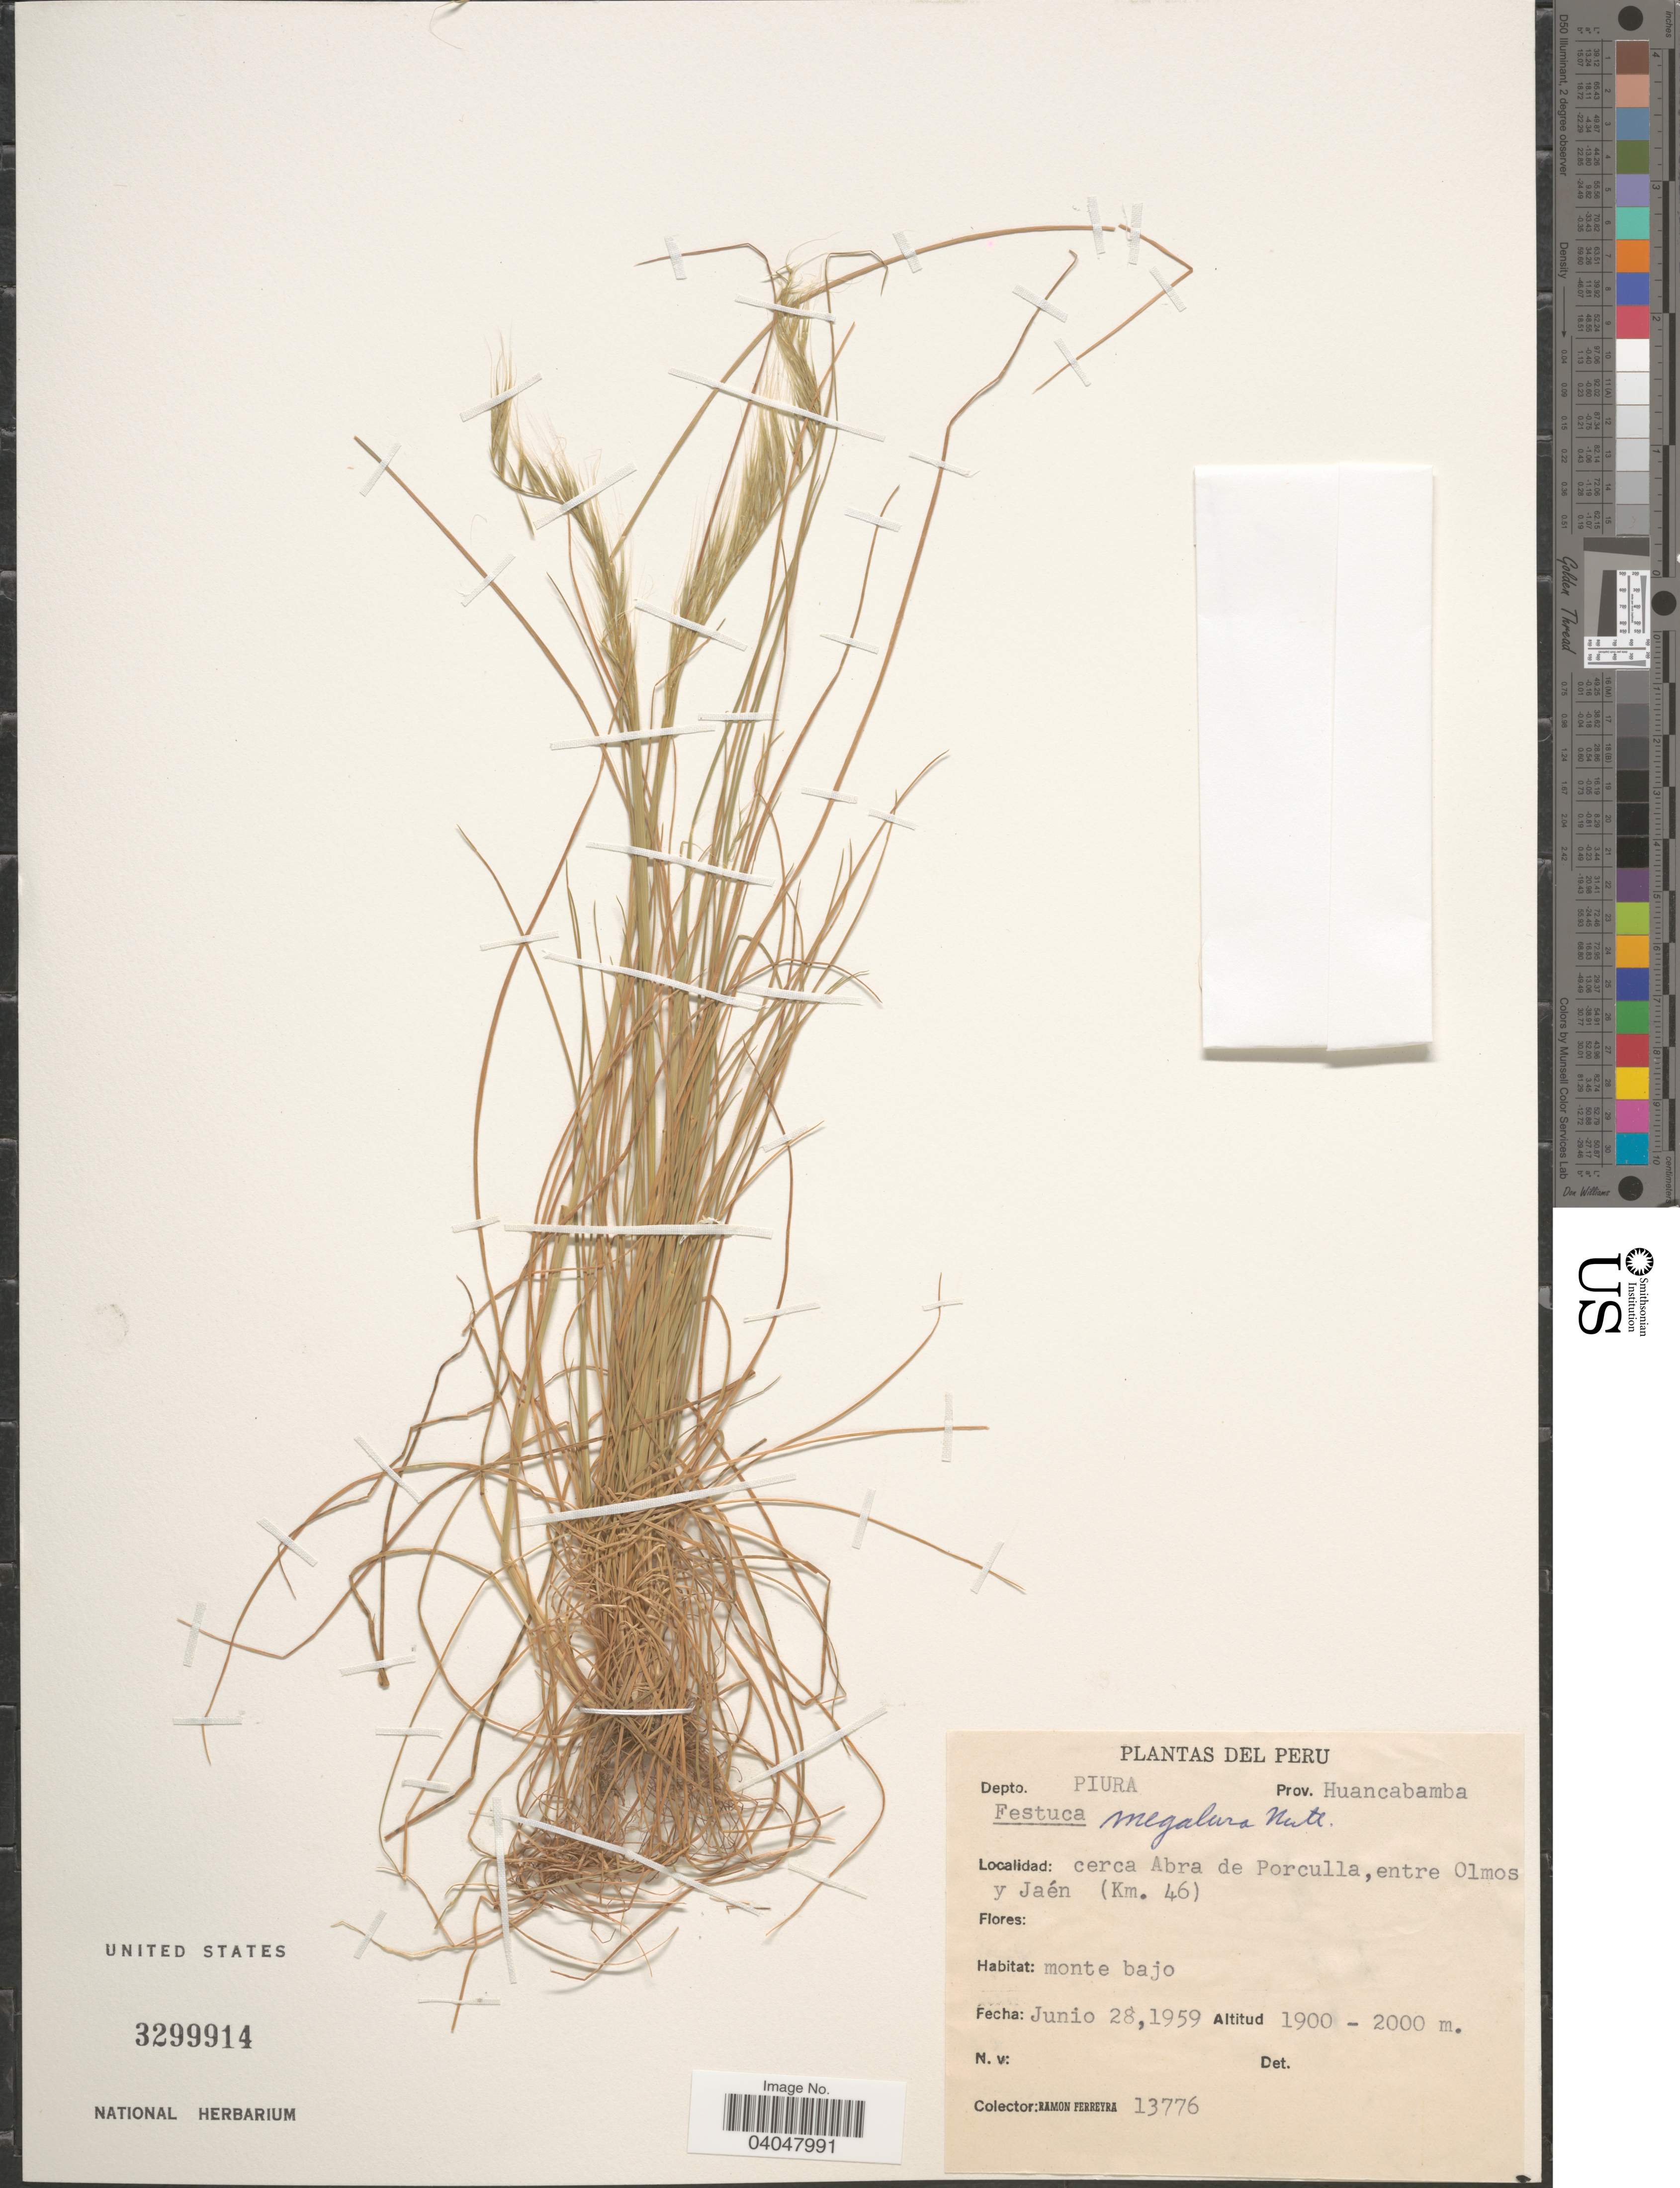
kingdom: Plantae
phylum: Tracheophyta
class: Liliopsida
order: Poales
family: Poaceae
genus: Festuca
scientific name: Festuca megalura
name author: Nutt.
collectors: R. A. Ferreyra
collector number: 13776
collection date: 1959-06-28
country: Peru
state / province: Piura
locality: Depto. Piura. Prov. Huancabamba. Cerca Abra de Porculla, entre Olmos y Jaén (Km. 46).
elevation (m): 1900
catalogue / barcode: US 3299914